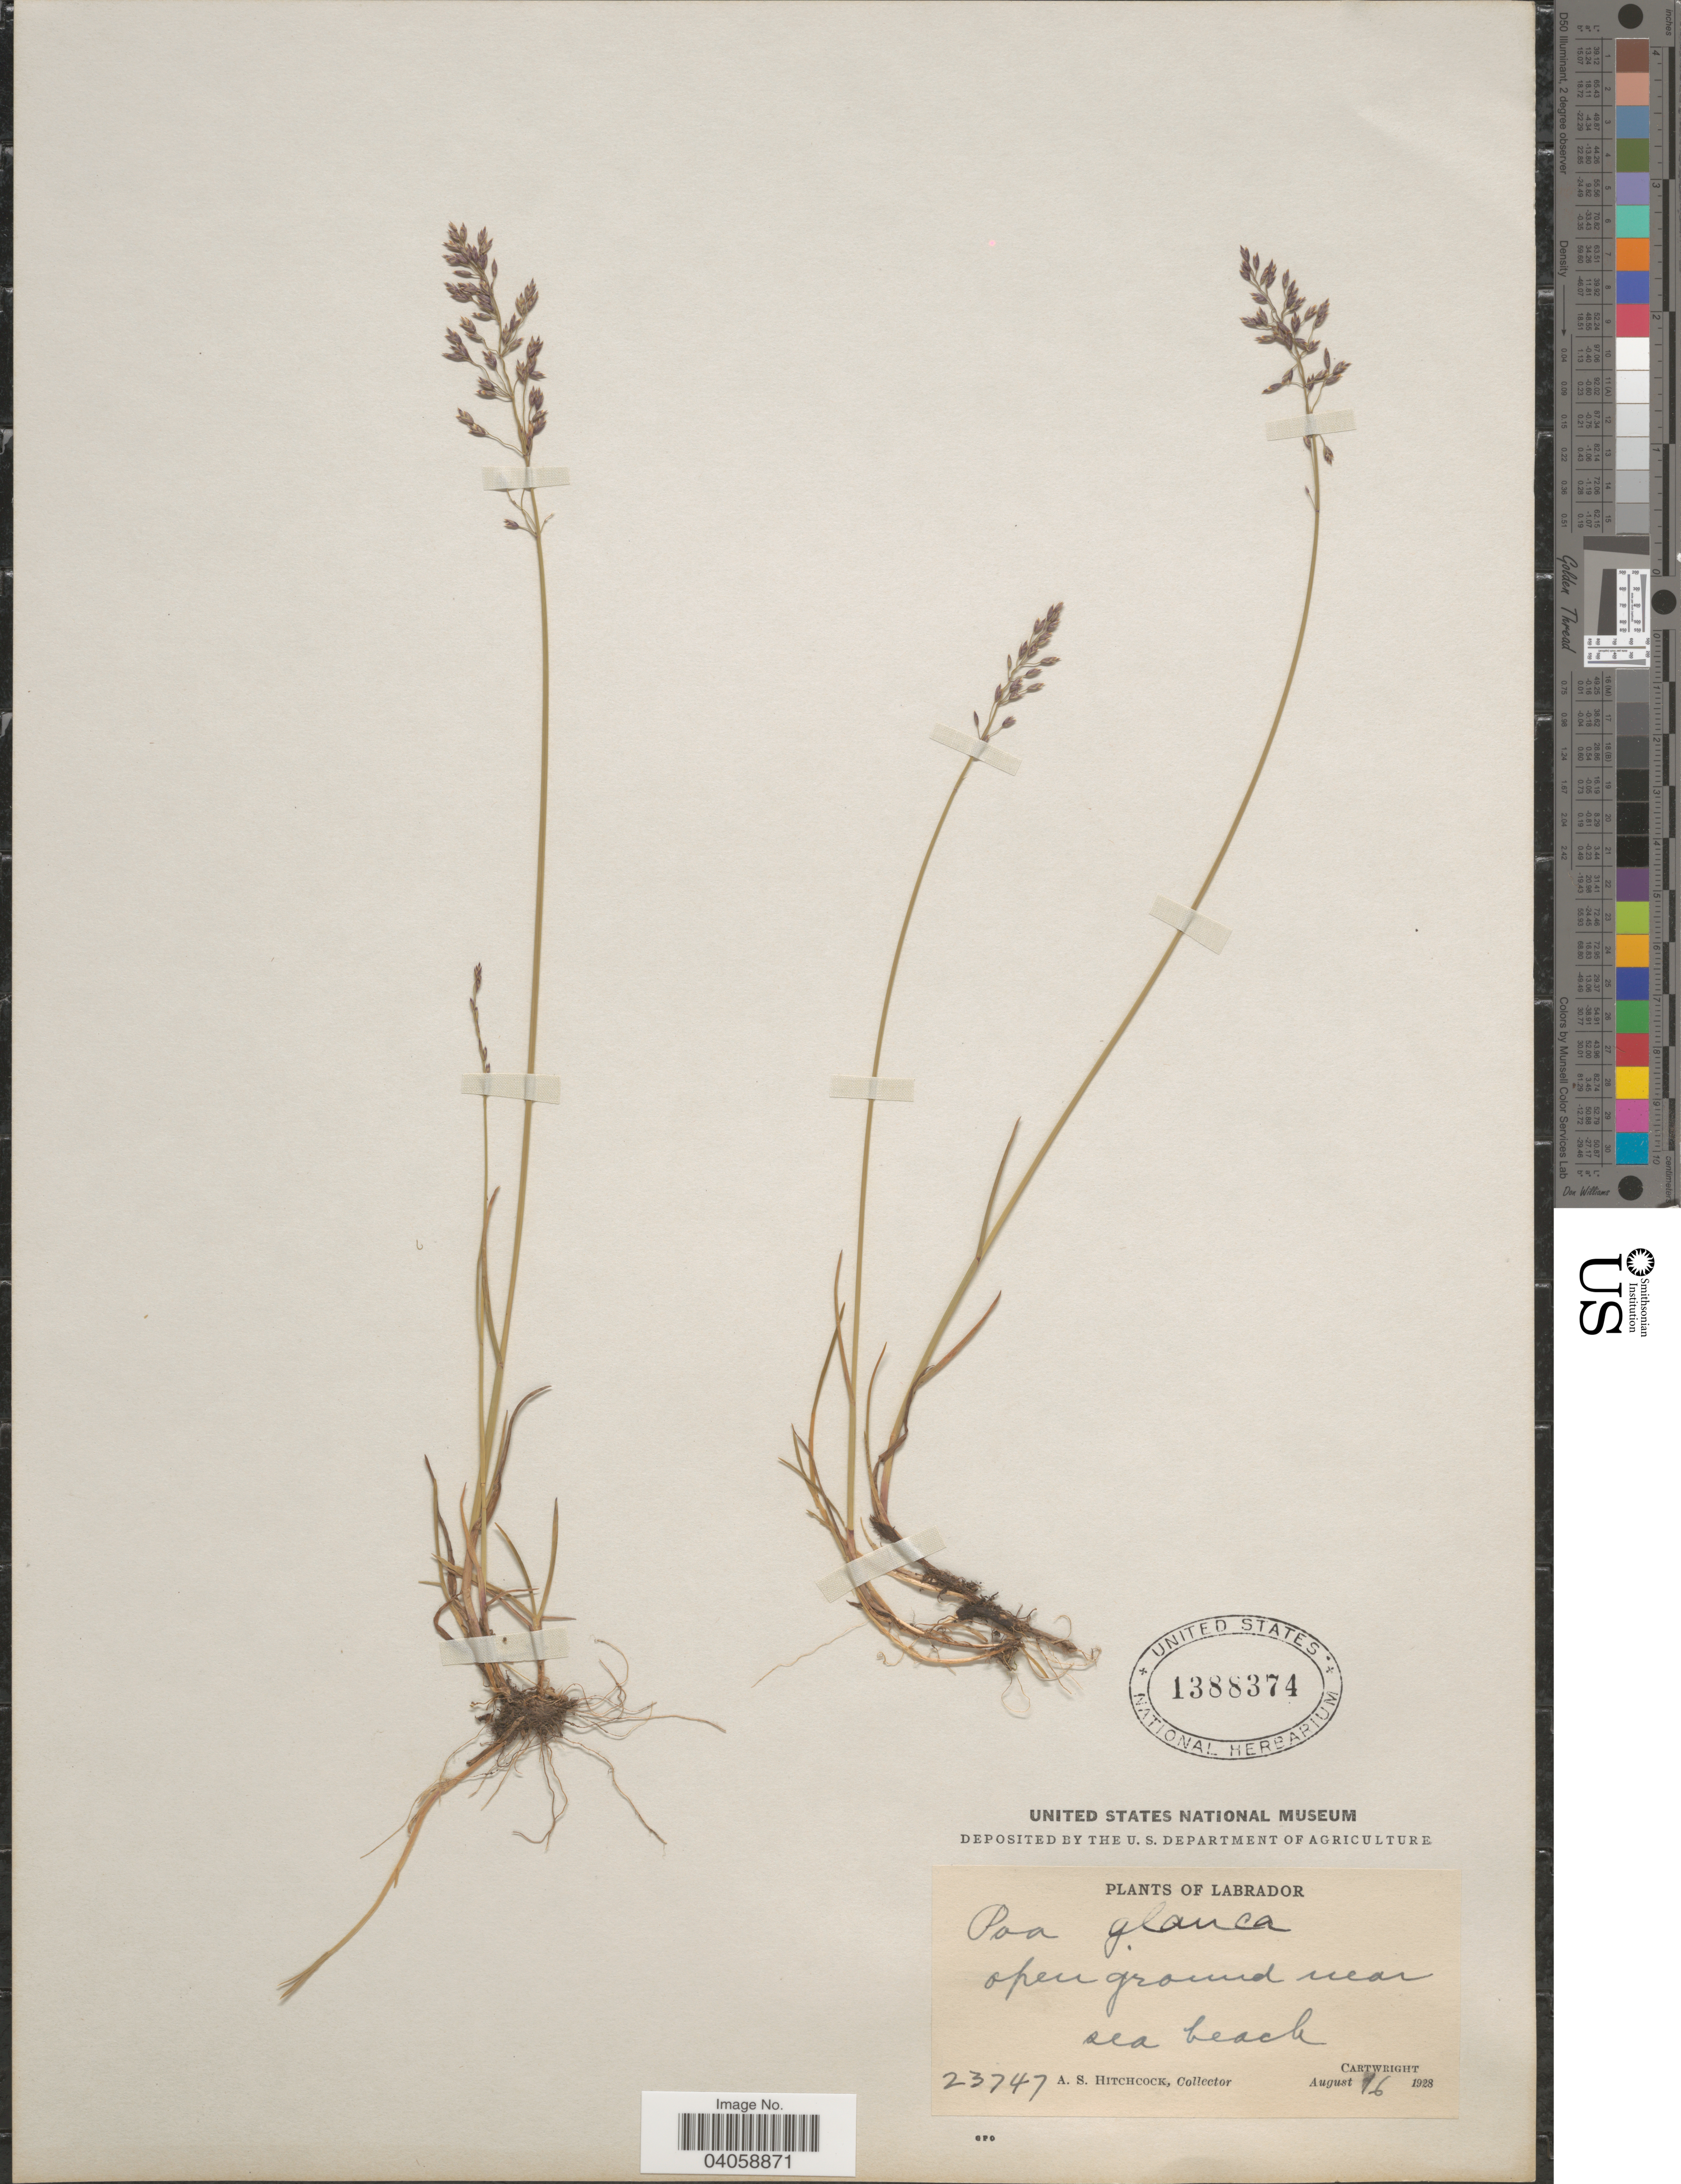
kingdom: Plantae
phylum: Tracheophyta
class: Liliopsida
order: Poales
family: Poaceae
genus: Poa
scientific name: Poa glauca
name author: Vahl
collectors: A. S. Hitchcock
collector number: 23747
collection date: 1928-08-16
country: Canada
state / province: Newfoundland and Labrador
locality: Labrador. Cartwright.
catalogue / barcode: US 1388374